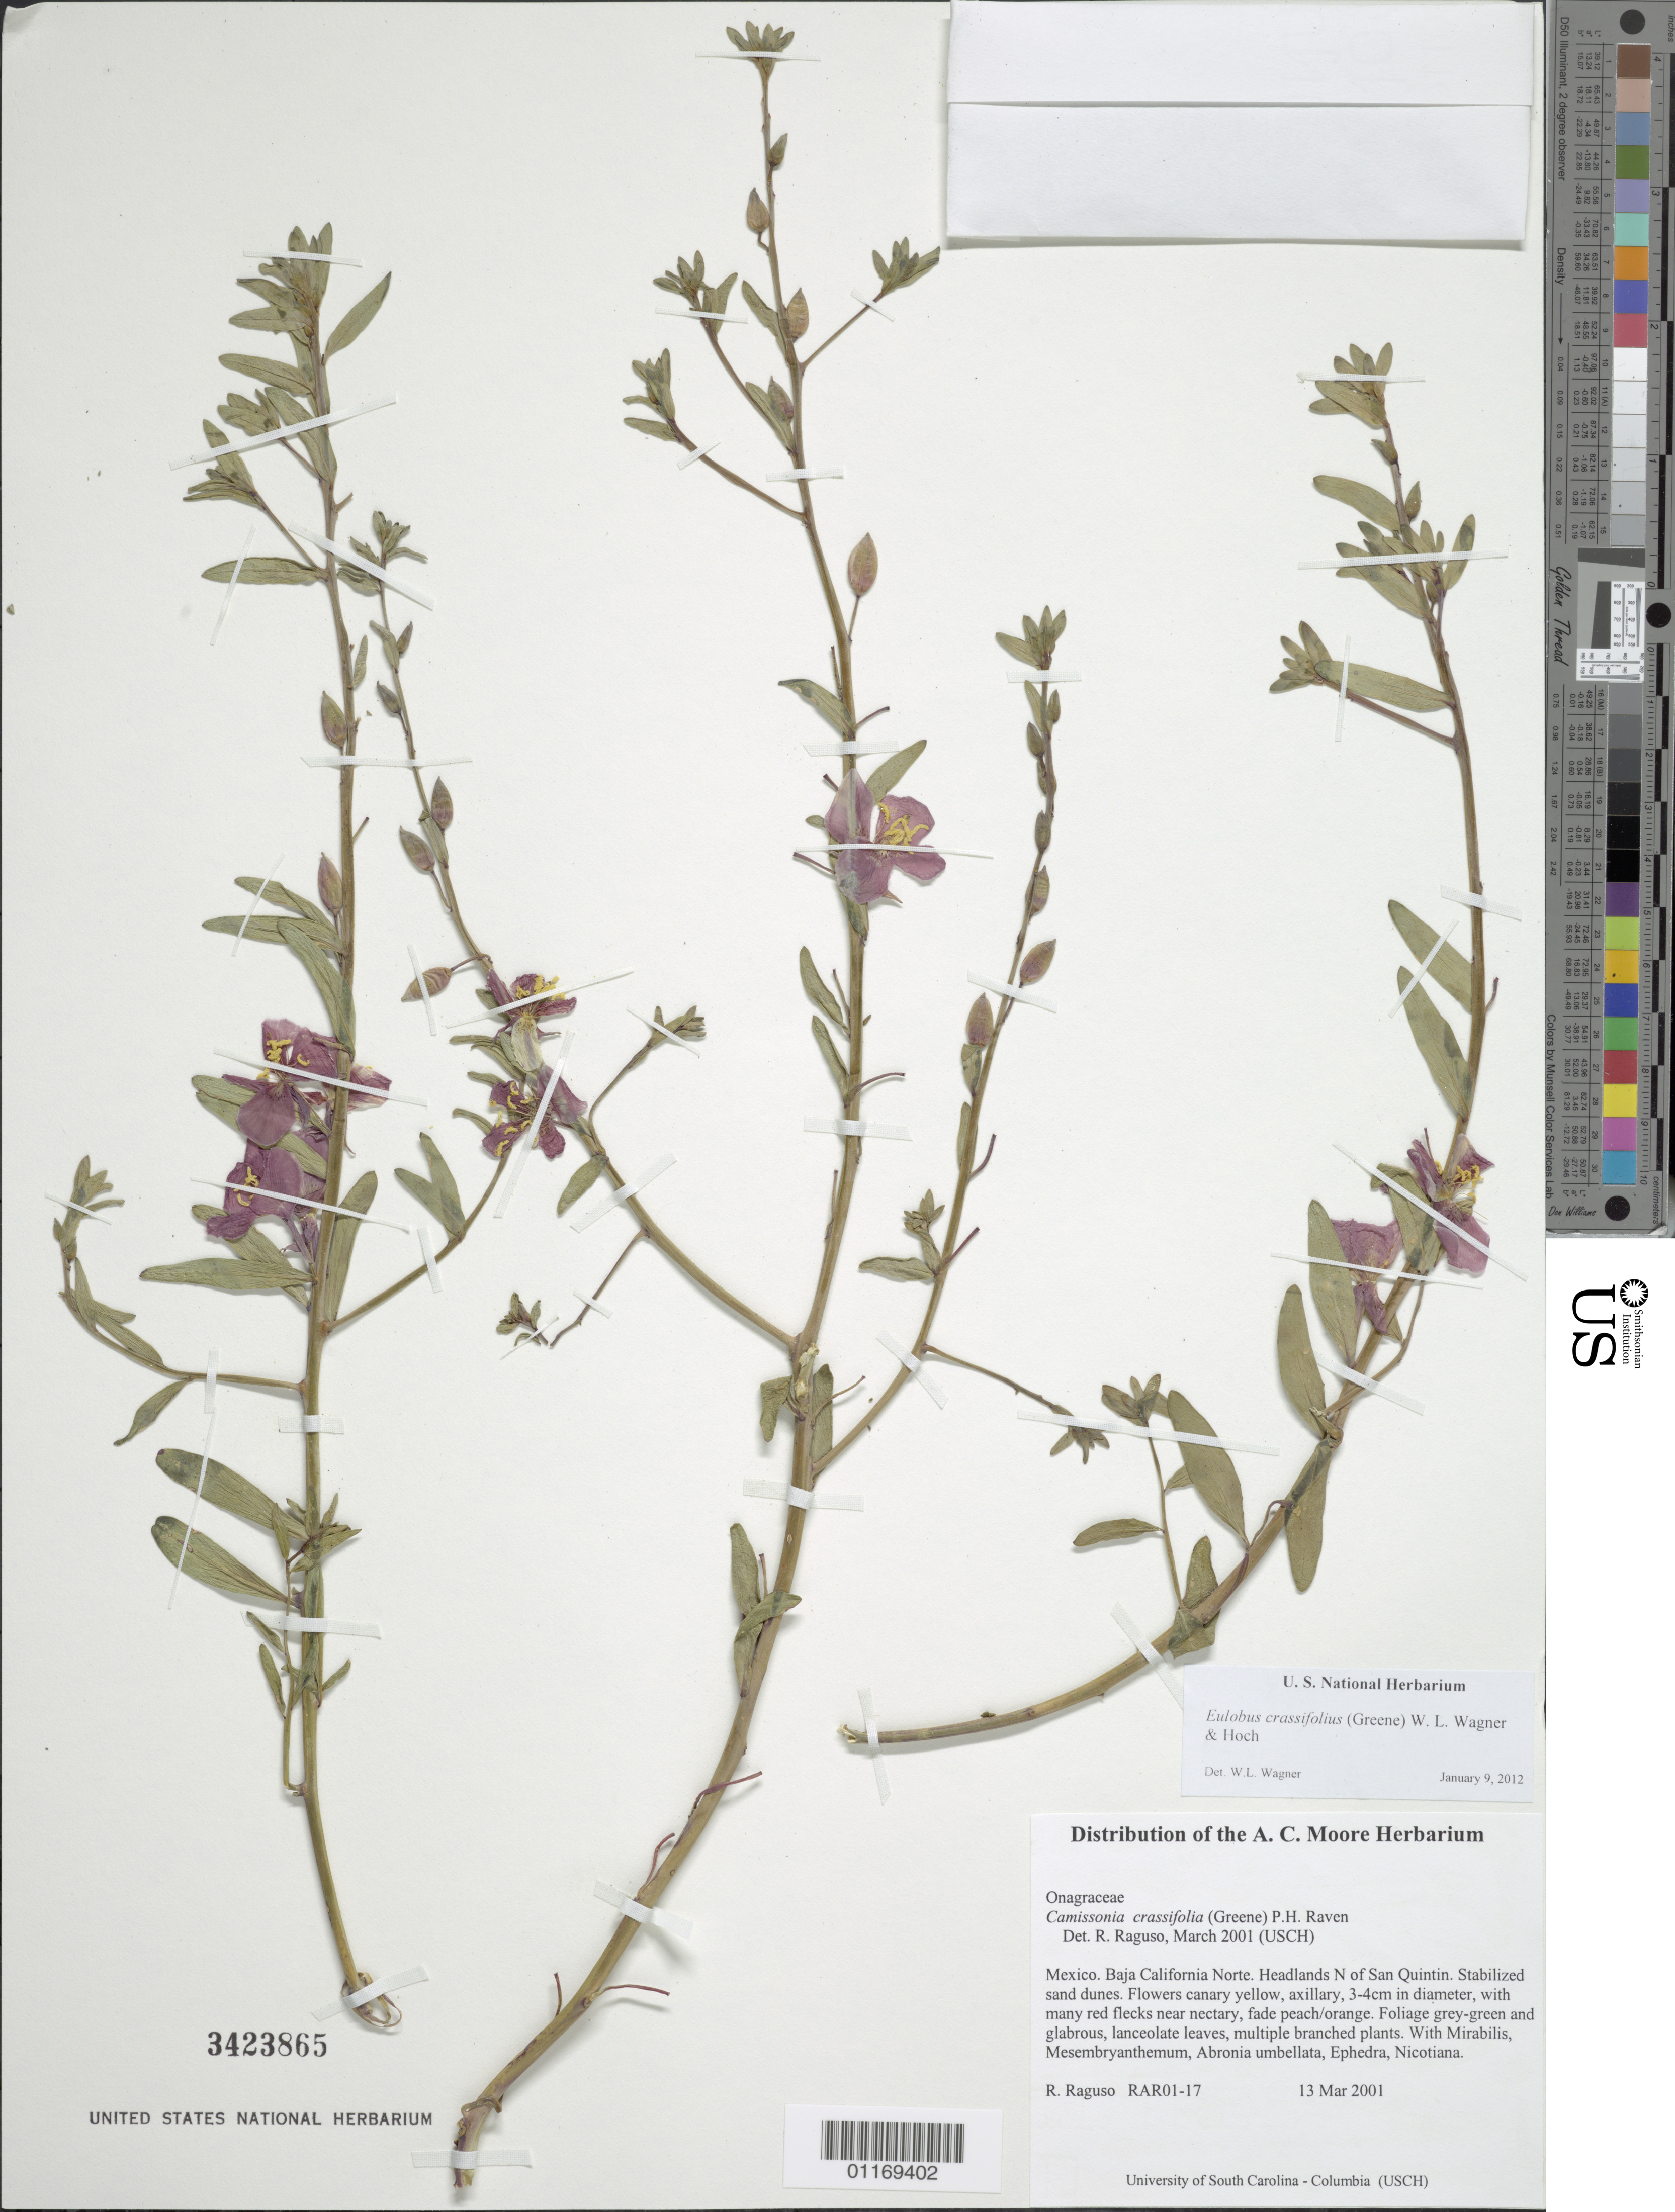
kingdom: Plantae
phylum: Tracheophyta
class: Magnoliopsida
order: Myrtales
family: Onagraceae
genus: Eulobus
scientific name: Eulobus crassifolius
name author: (Greene) W.L. Wagner & Hoch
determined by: Wagner, W. L., (BOT), Smithsonian Institution - National Museum of Natural History (UNITED STATES)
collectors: R. Raguso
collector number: RAR01-17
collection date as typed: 13 Mar 2001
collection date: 2001-03-13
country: Mexico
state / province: Baja California Norte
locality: Headlands N of San Quintin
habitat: Stabilized sand dunes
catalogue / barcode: US 3423865